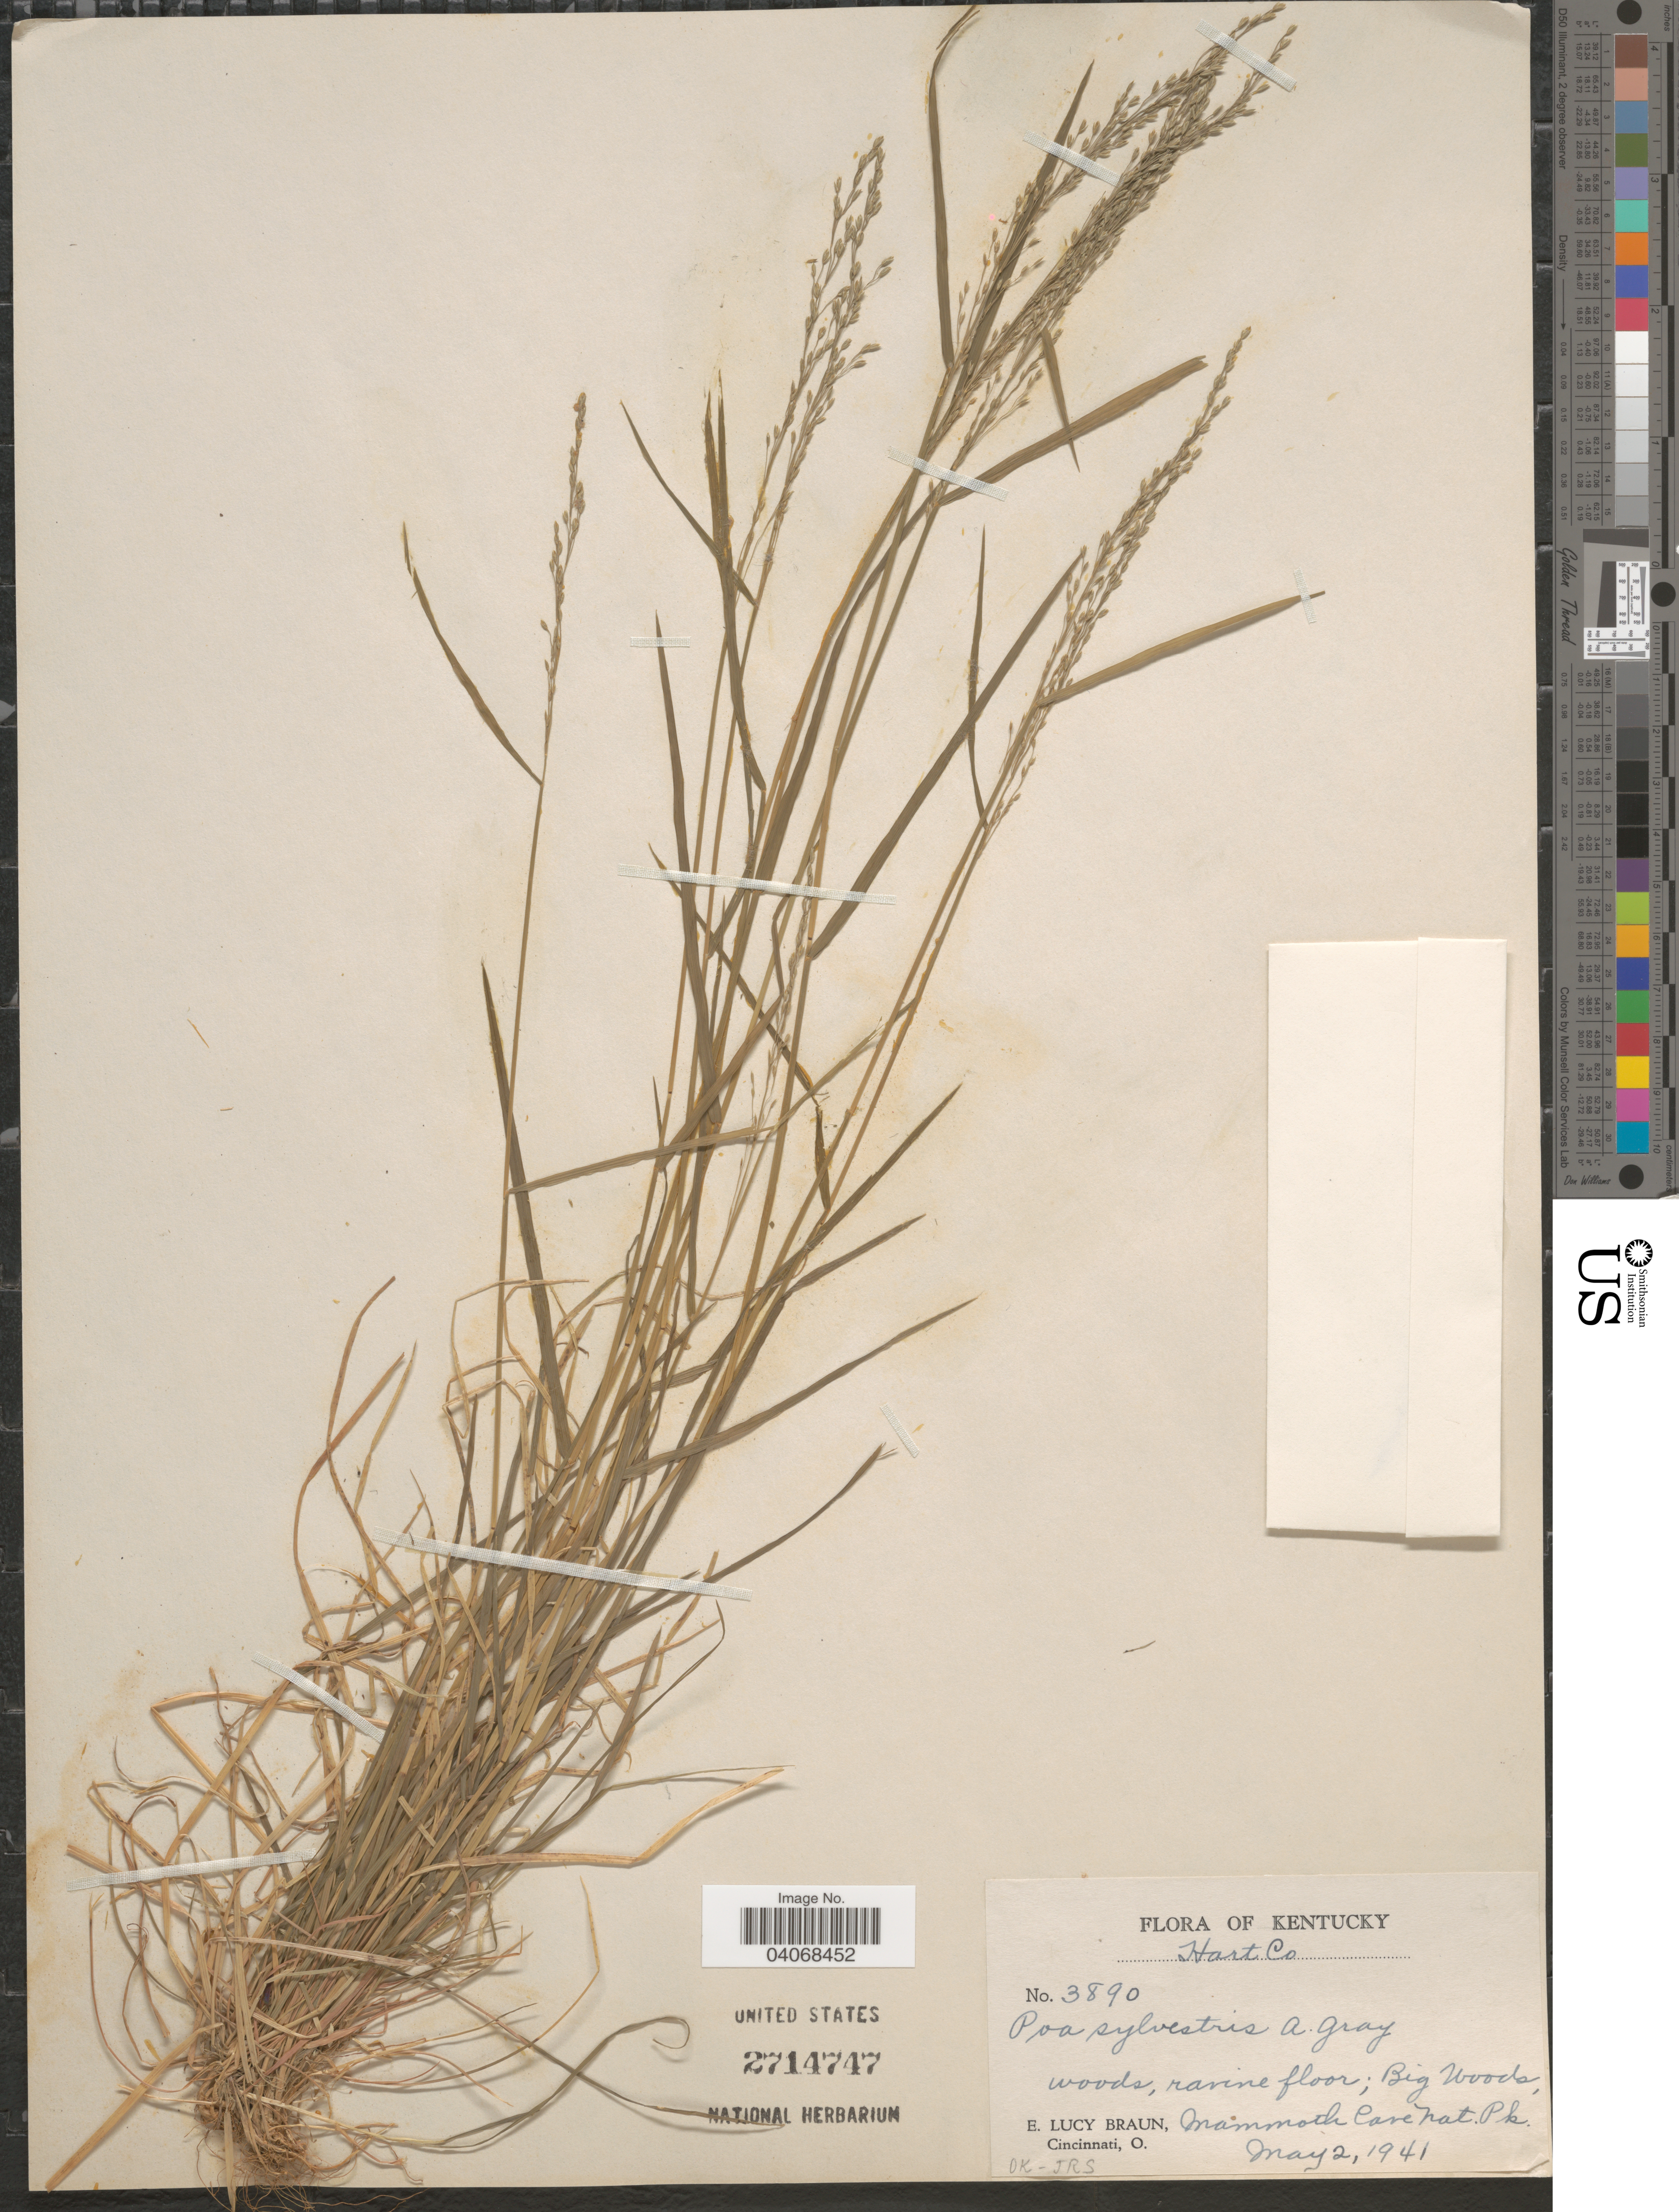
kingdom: Plantae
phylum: Tracheophyta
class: Liliopsida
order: Poales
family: Poaceae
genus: Poa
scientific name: Poa sylvestris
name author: A. Gray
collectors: E. L. Braun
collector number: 3890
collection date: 1941-05-02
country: United States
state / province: Kentucky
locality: Hart Co. Woods, ravine floor; Big Woods, Mammoth Cave Nat. Pk.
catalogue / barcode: US 2714747